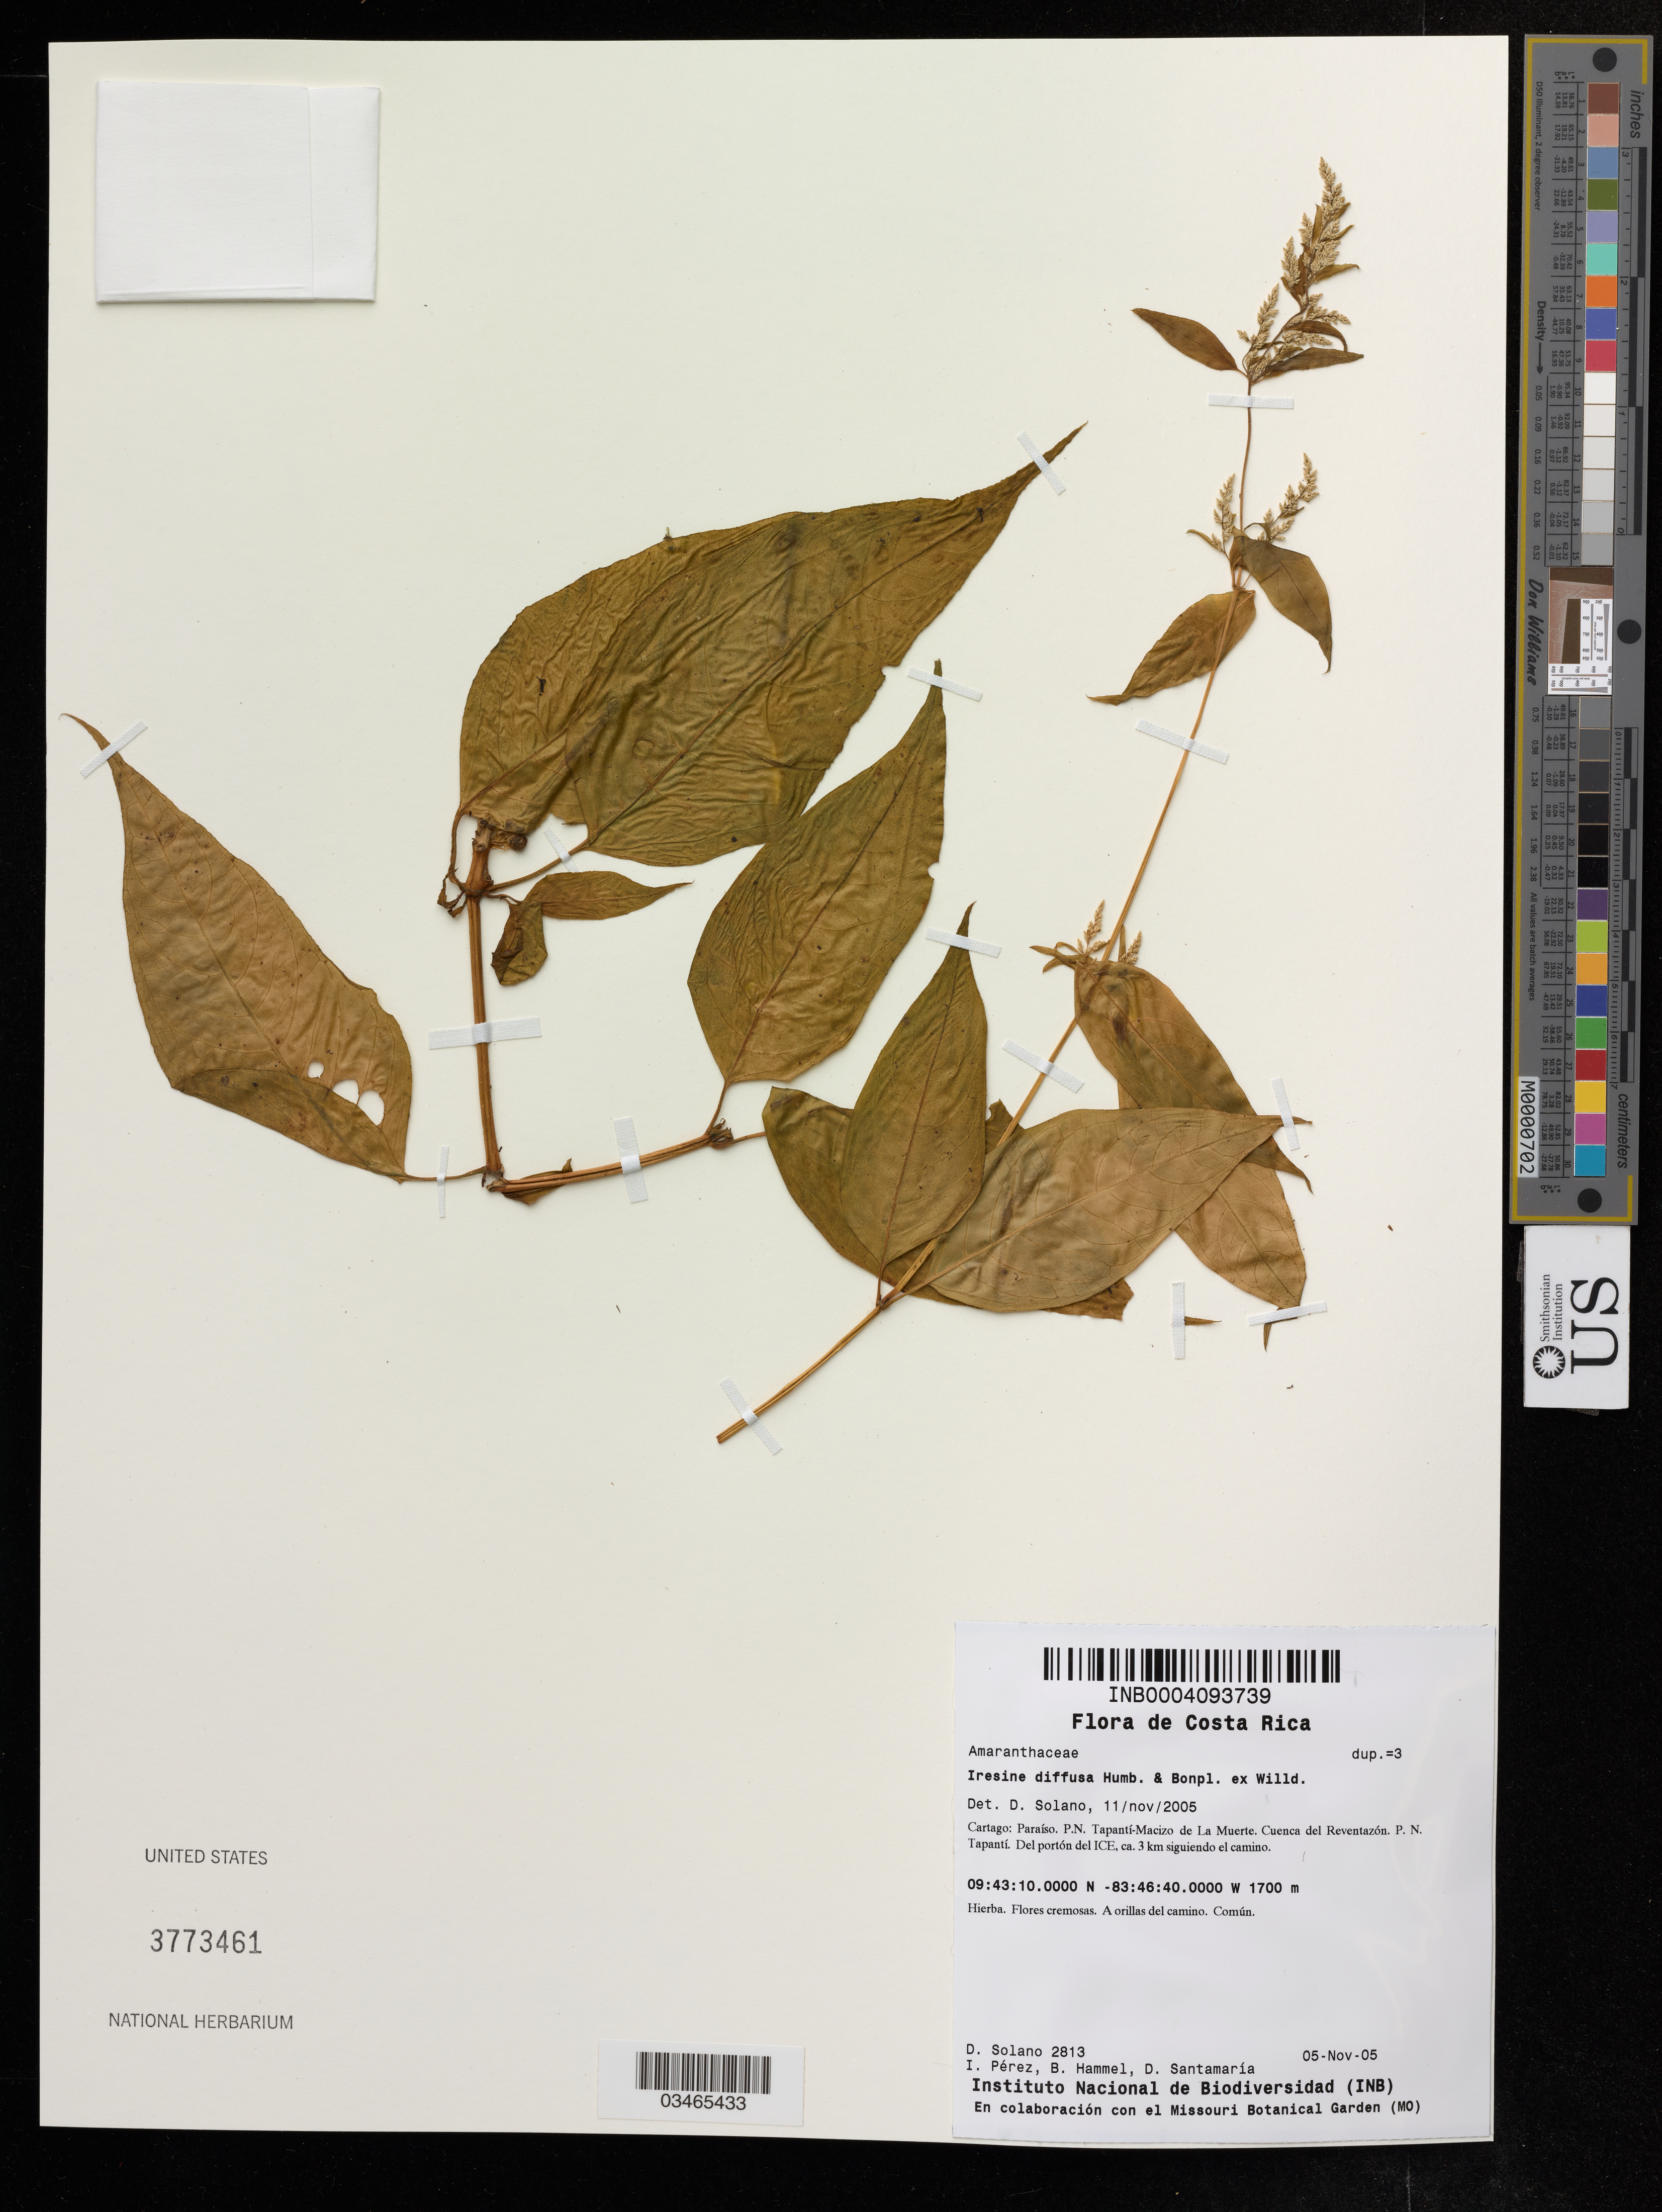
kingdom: Plantae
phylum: Tracheophyta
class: Magnoliopsida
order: Caryophyllales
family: Amaranthaceae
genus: Iresine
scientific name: Iresine diffusa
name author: Humb. & Bonpl. ex Willd.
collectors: D. Solano, I. Perez, B. Hammel & D. Santamaria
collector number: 2813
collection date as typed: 5 Nov05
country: Costa Rica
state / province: Cartago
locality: Paraíso. P.N. Tapantí-Macizo de La Muerte. Cuenca del Reventazón. P. N. Tapantí. Del portón del ICE, ca. 3 km siguiendo el camino.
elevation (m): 1700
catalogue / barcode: US 3773461